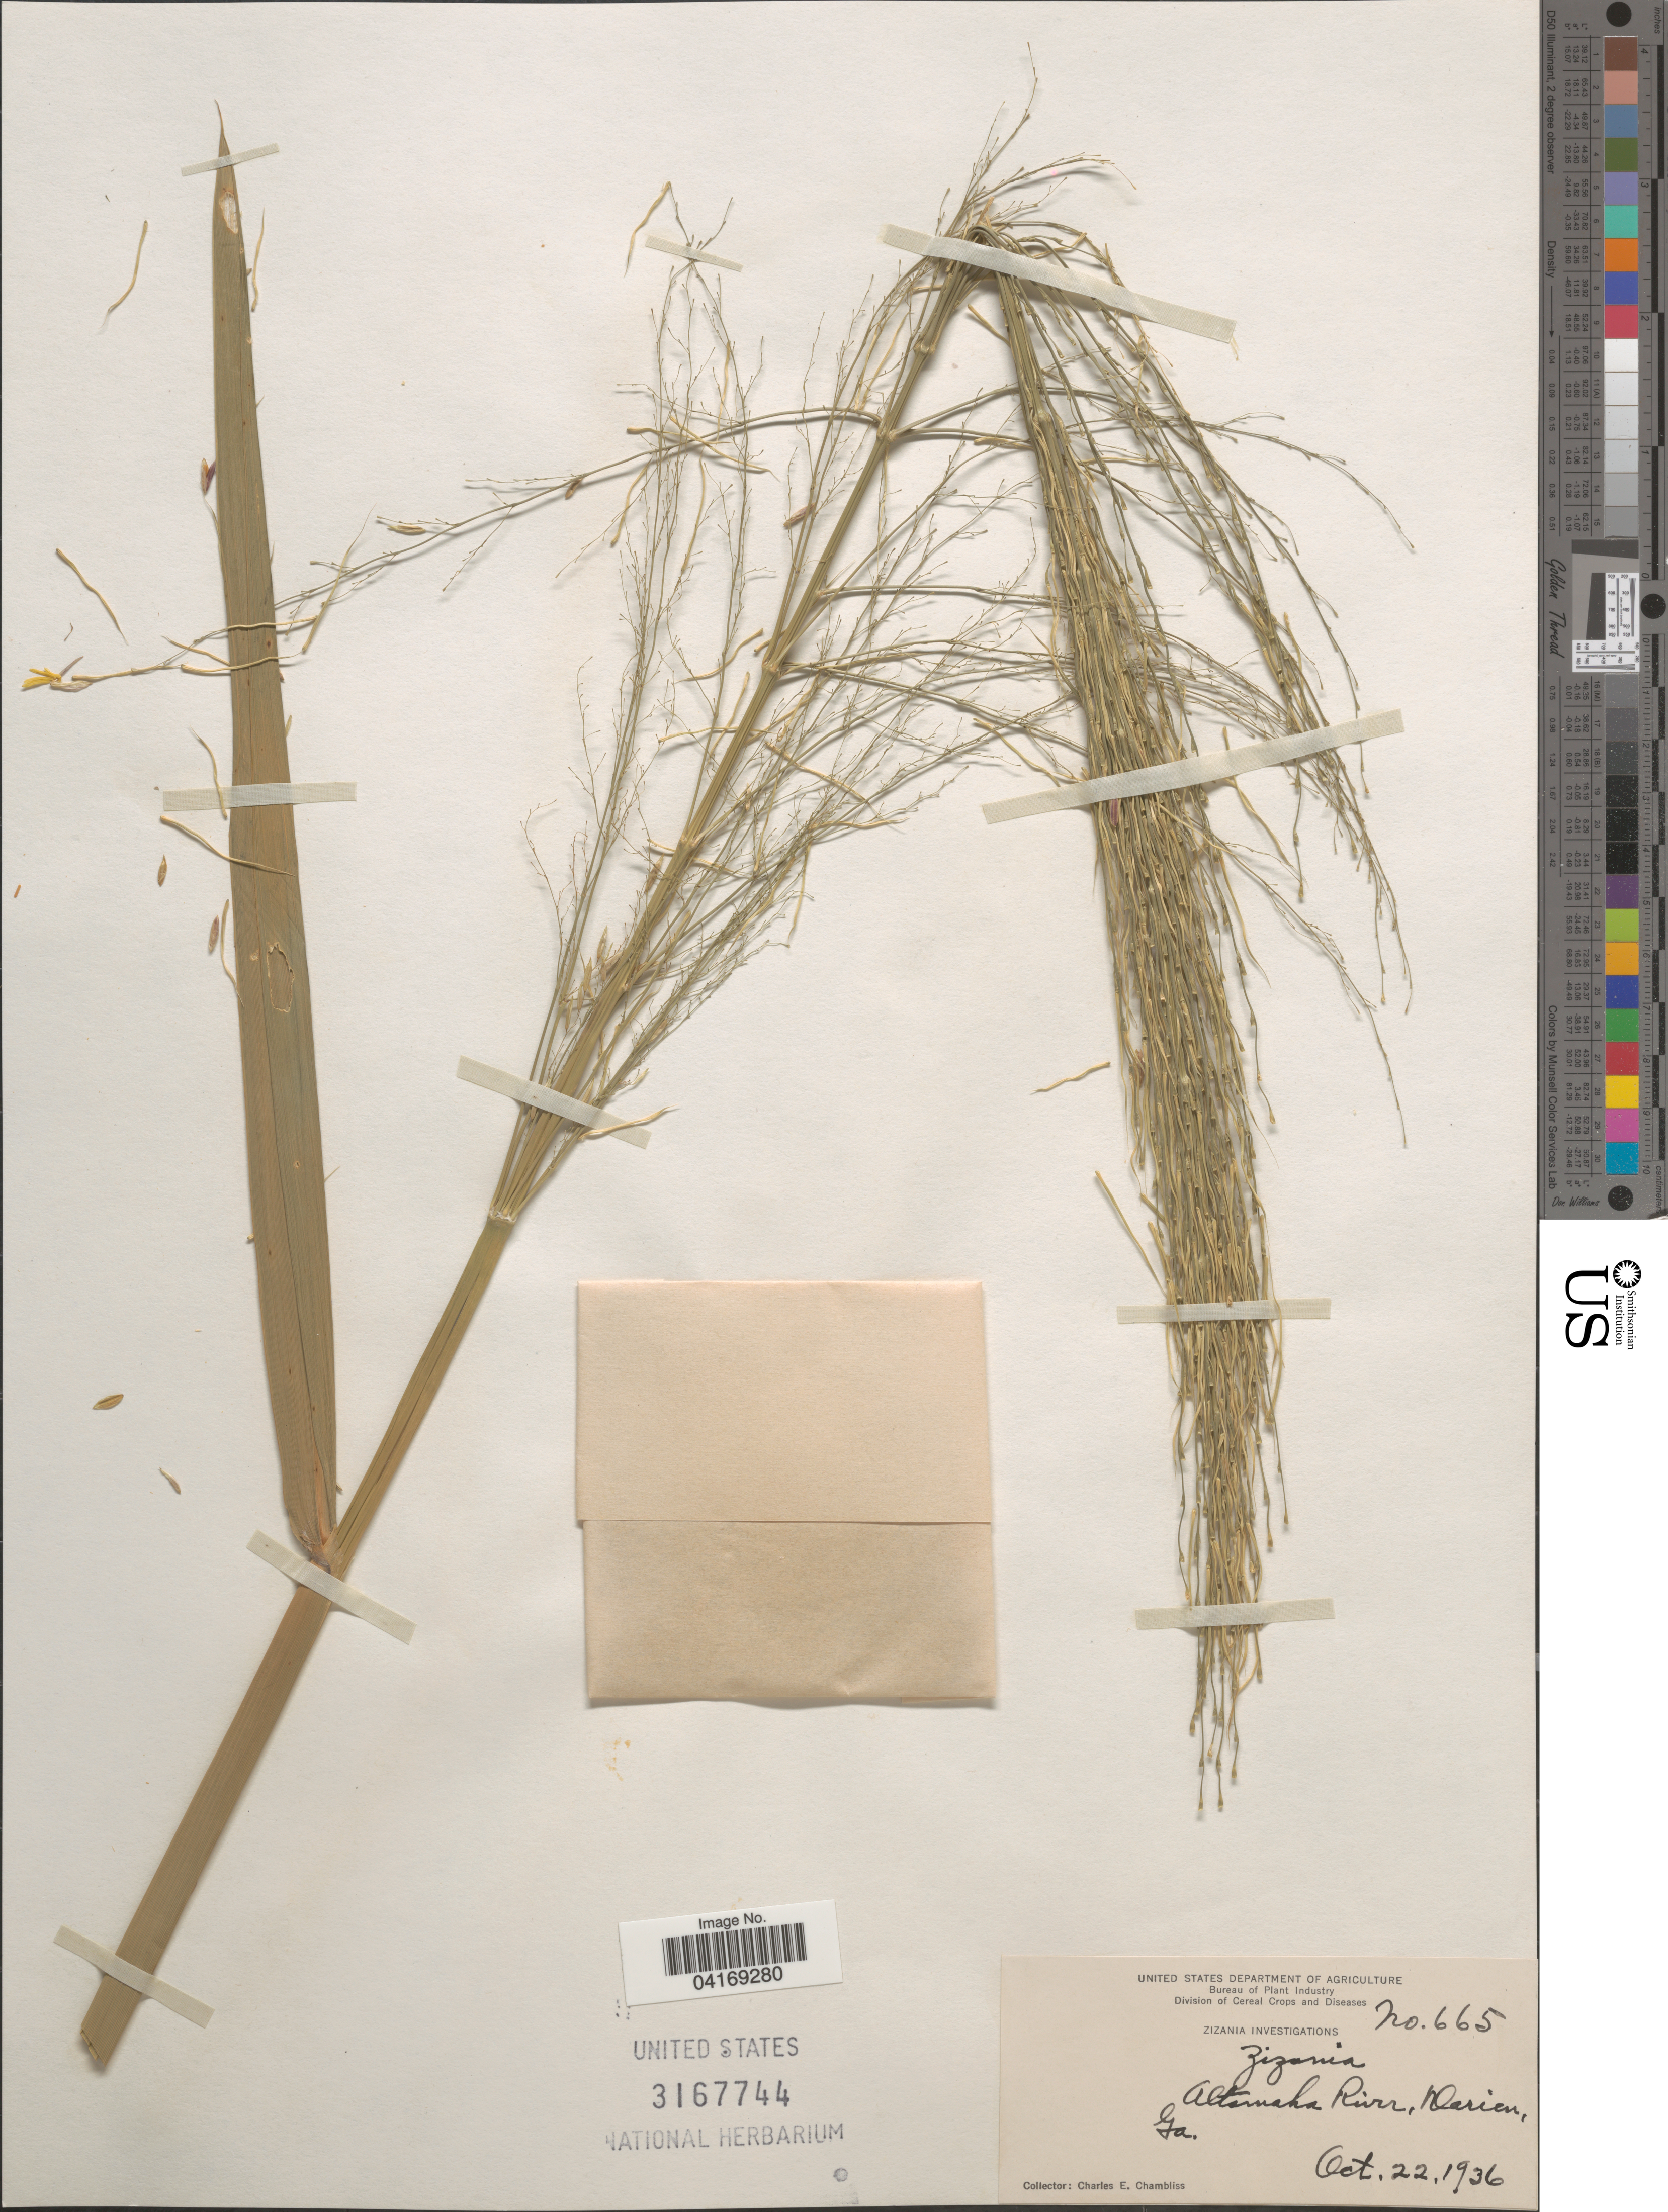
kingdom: Plantae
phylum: Tracheophyta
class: Liliopsida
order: Poales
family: Poaceae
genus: Zizania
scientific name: Zizania sp.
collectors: C. Chambliss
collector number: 665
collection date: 1936-10-22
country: United States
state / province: Georgia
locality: Altamaha River, Darien.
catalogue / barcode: US 3167744